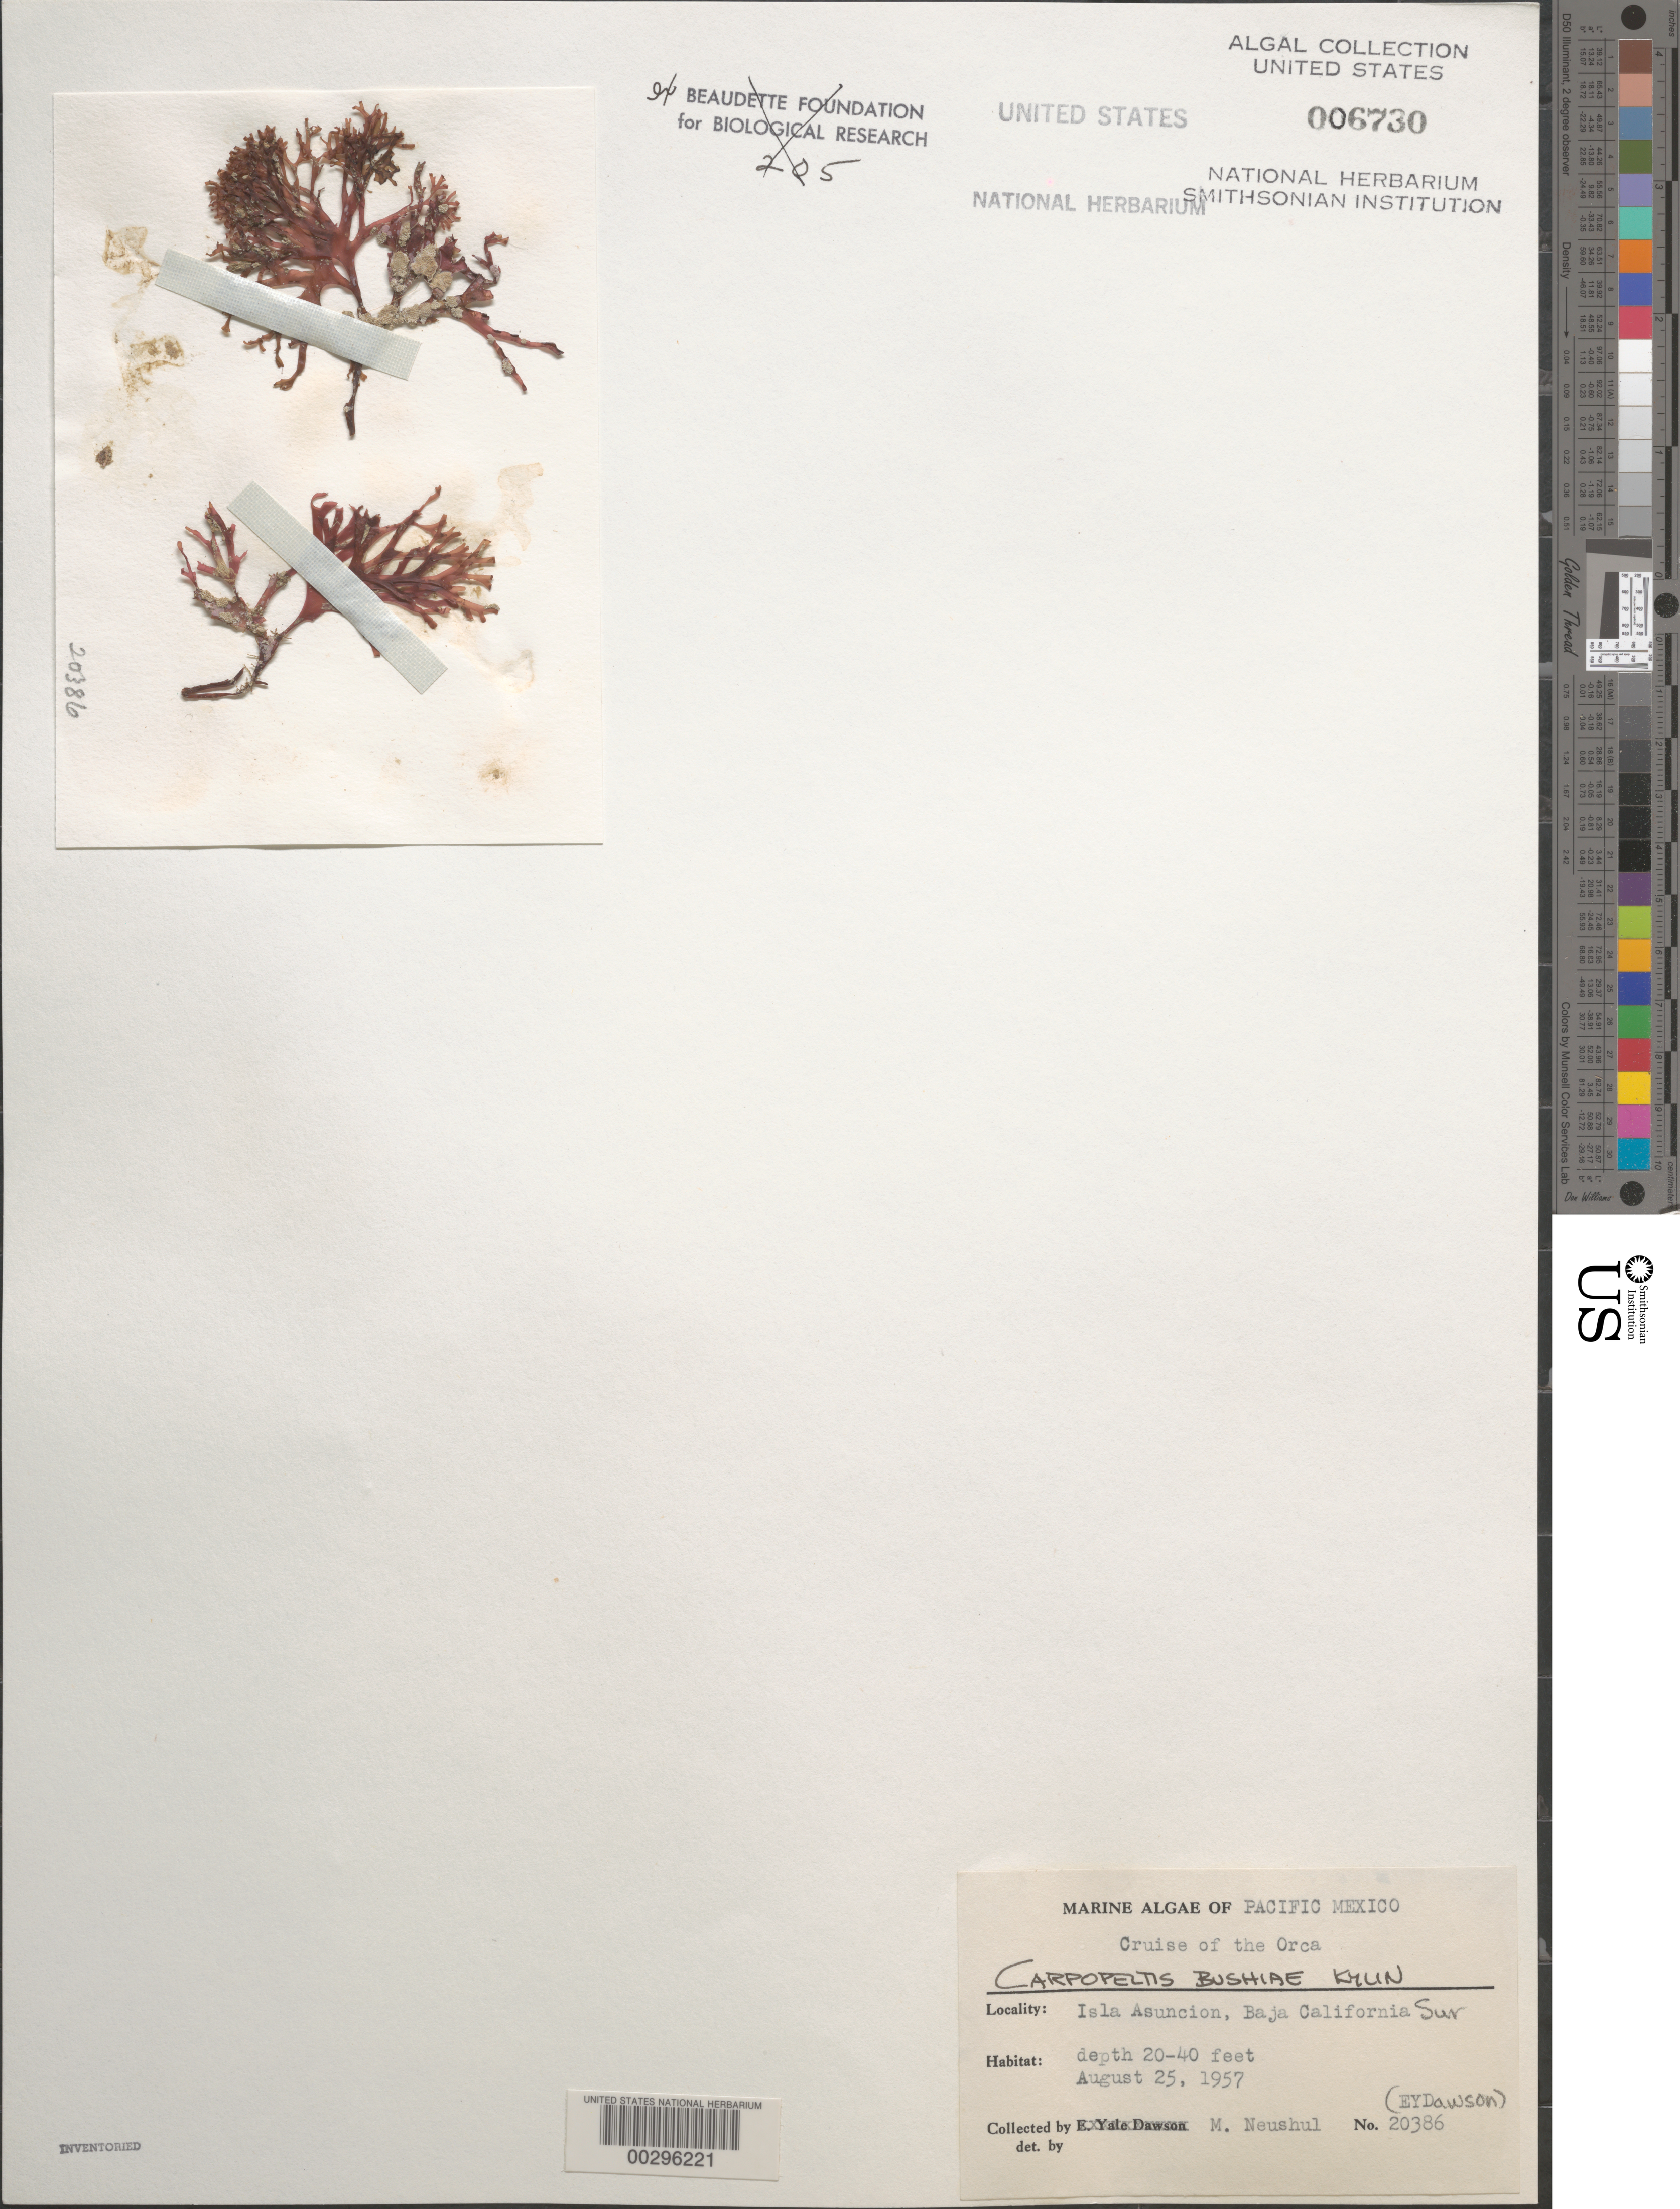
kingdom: Plantae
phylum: Rhodophyta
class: Florideophyceae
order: Halymeniales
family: Halymeniaceae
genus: Carpopeltis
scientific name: Carpopeltis bushiae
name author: (Farl.) Kylin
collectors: M. Neushul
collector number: EYD 20386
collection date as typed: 25 Aug 1957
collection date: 1957-08-25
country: Mexico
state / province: Baja California Sur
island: Isla Asuncion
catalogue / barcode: US 6730